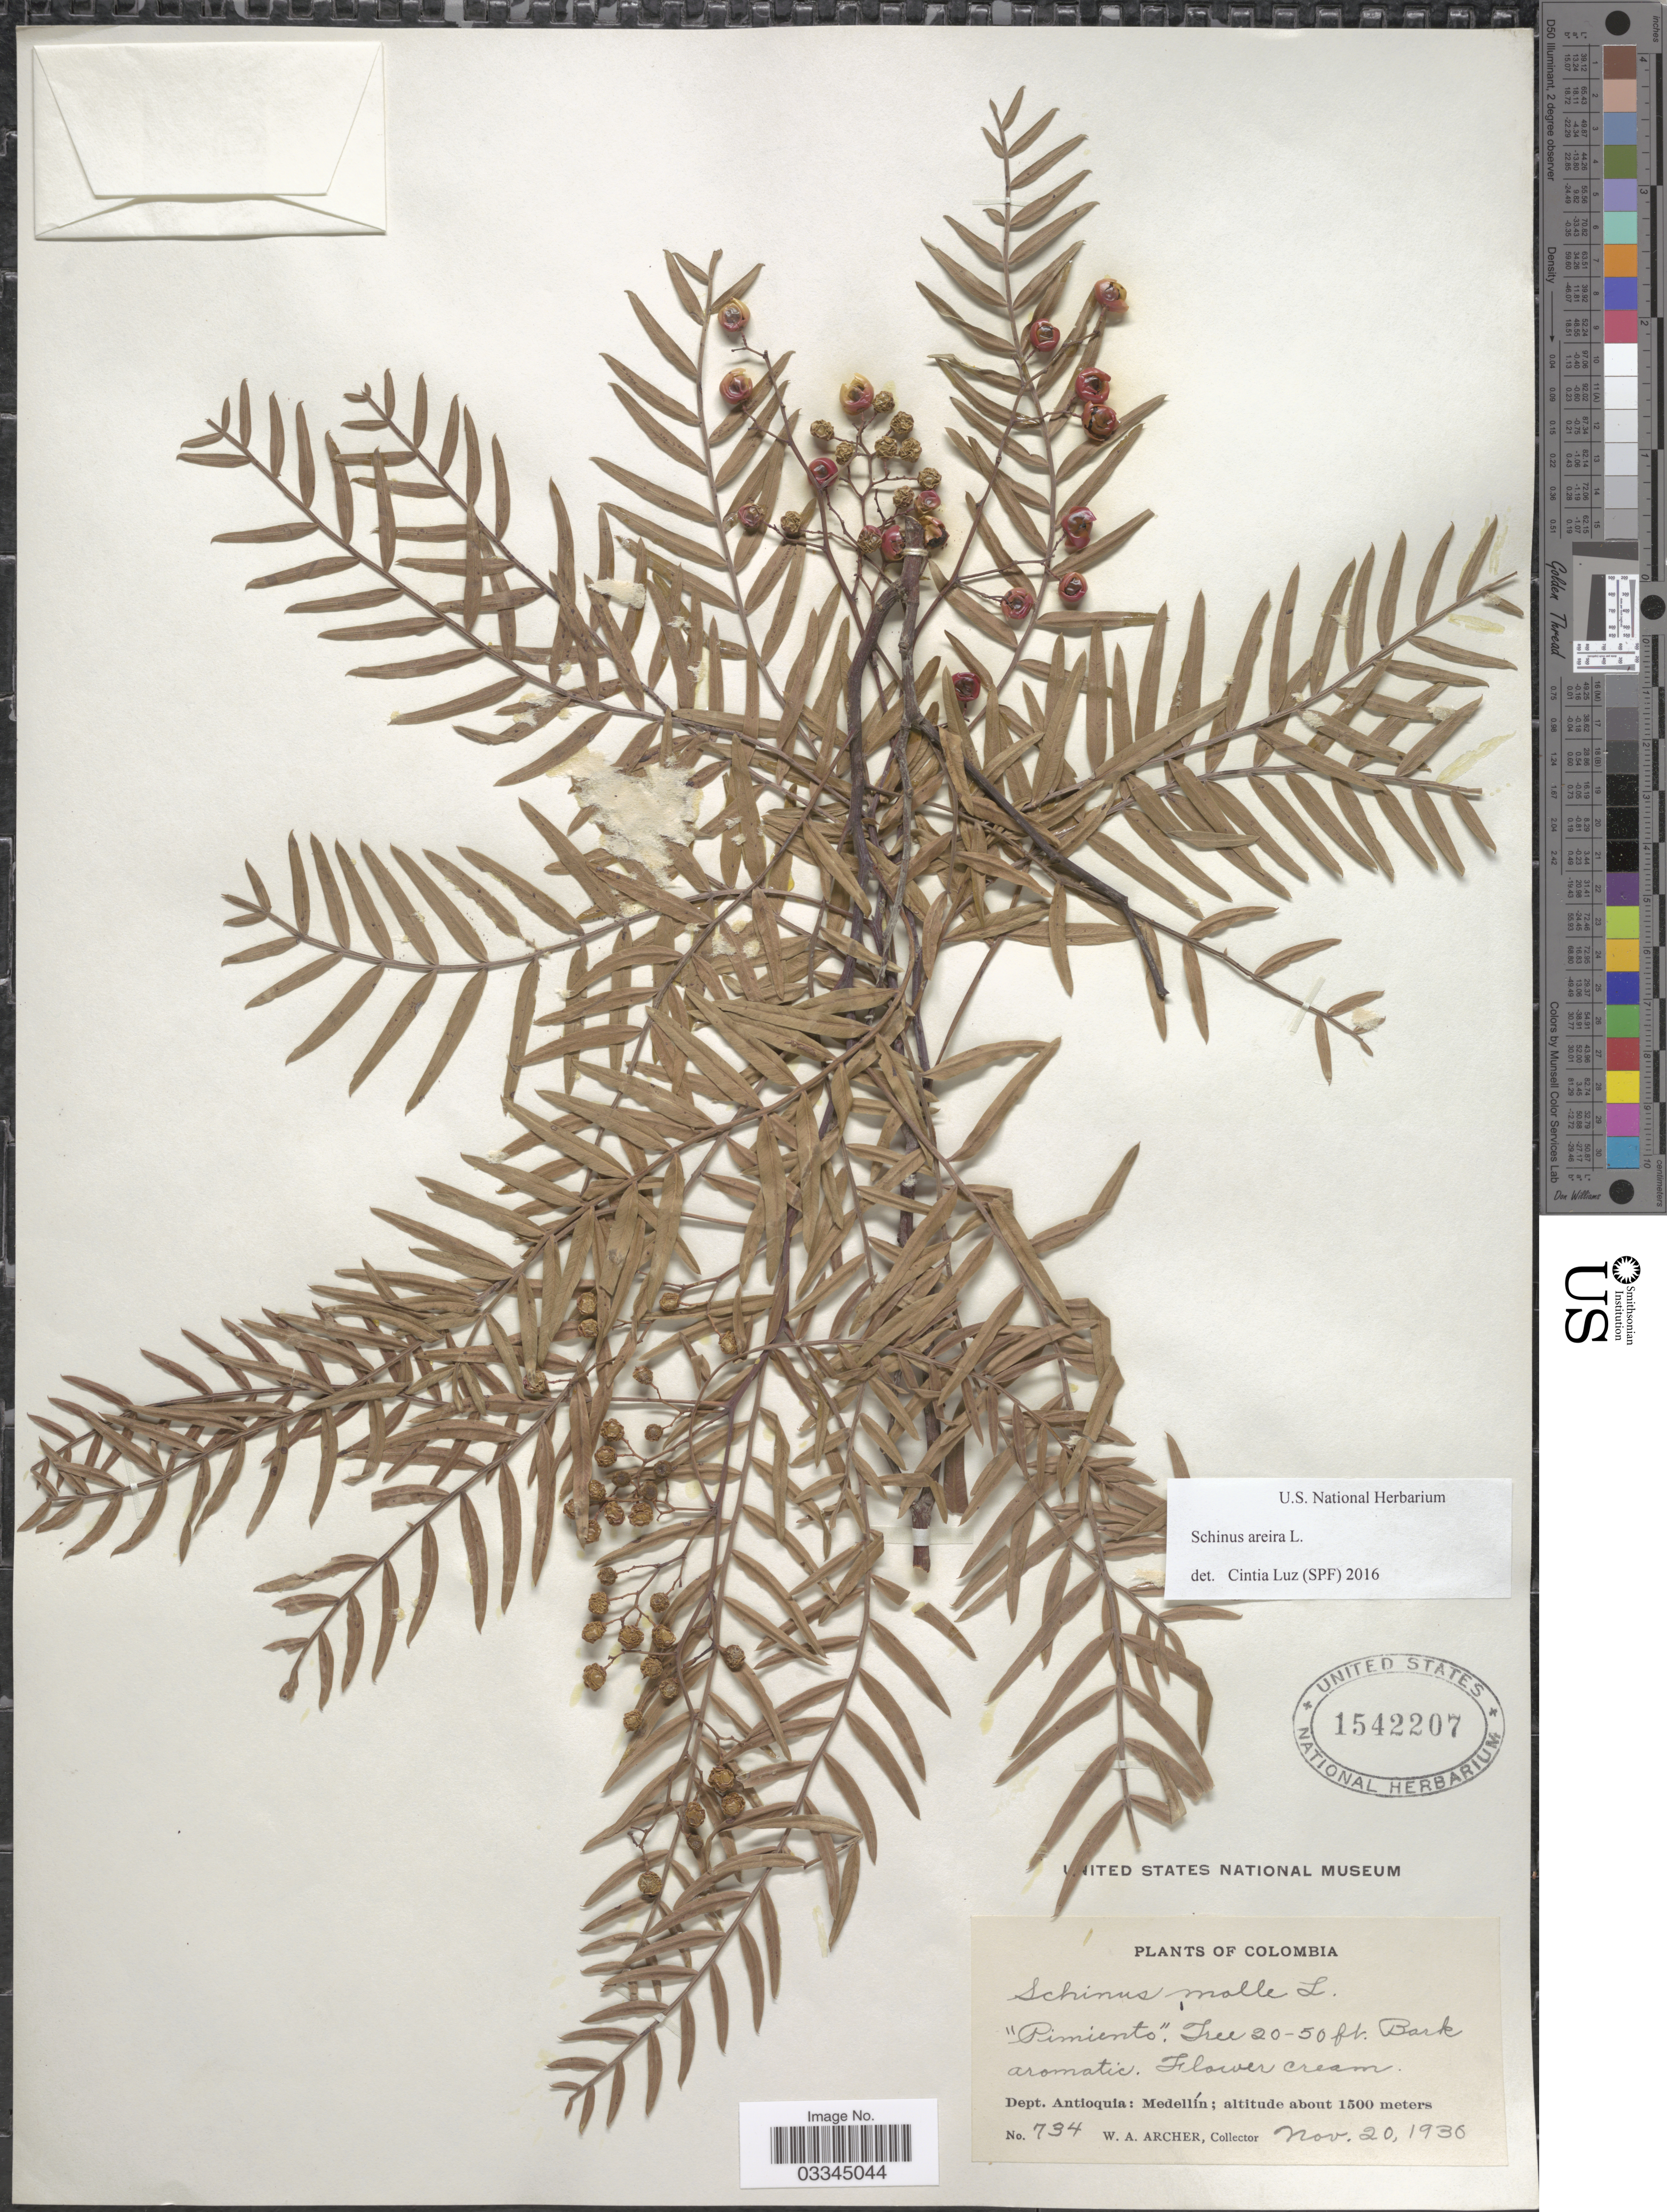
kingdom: Plantae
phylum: Tracheophyta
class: Magnoliopsida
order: Sapindales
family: Anacardiaceae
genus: Schinus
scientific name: Schinus areira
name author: L.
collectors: W. Archer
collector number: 734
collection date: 1930-11-20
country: Colombia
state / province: Antioquia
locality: Dept. Antioquía: Medellín.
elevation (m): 1500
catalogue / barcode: US 1542207